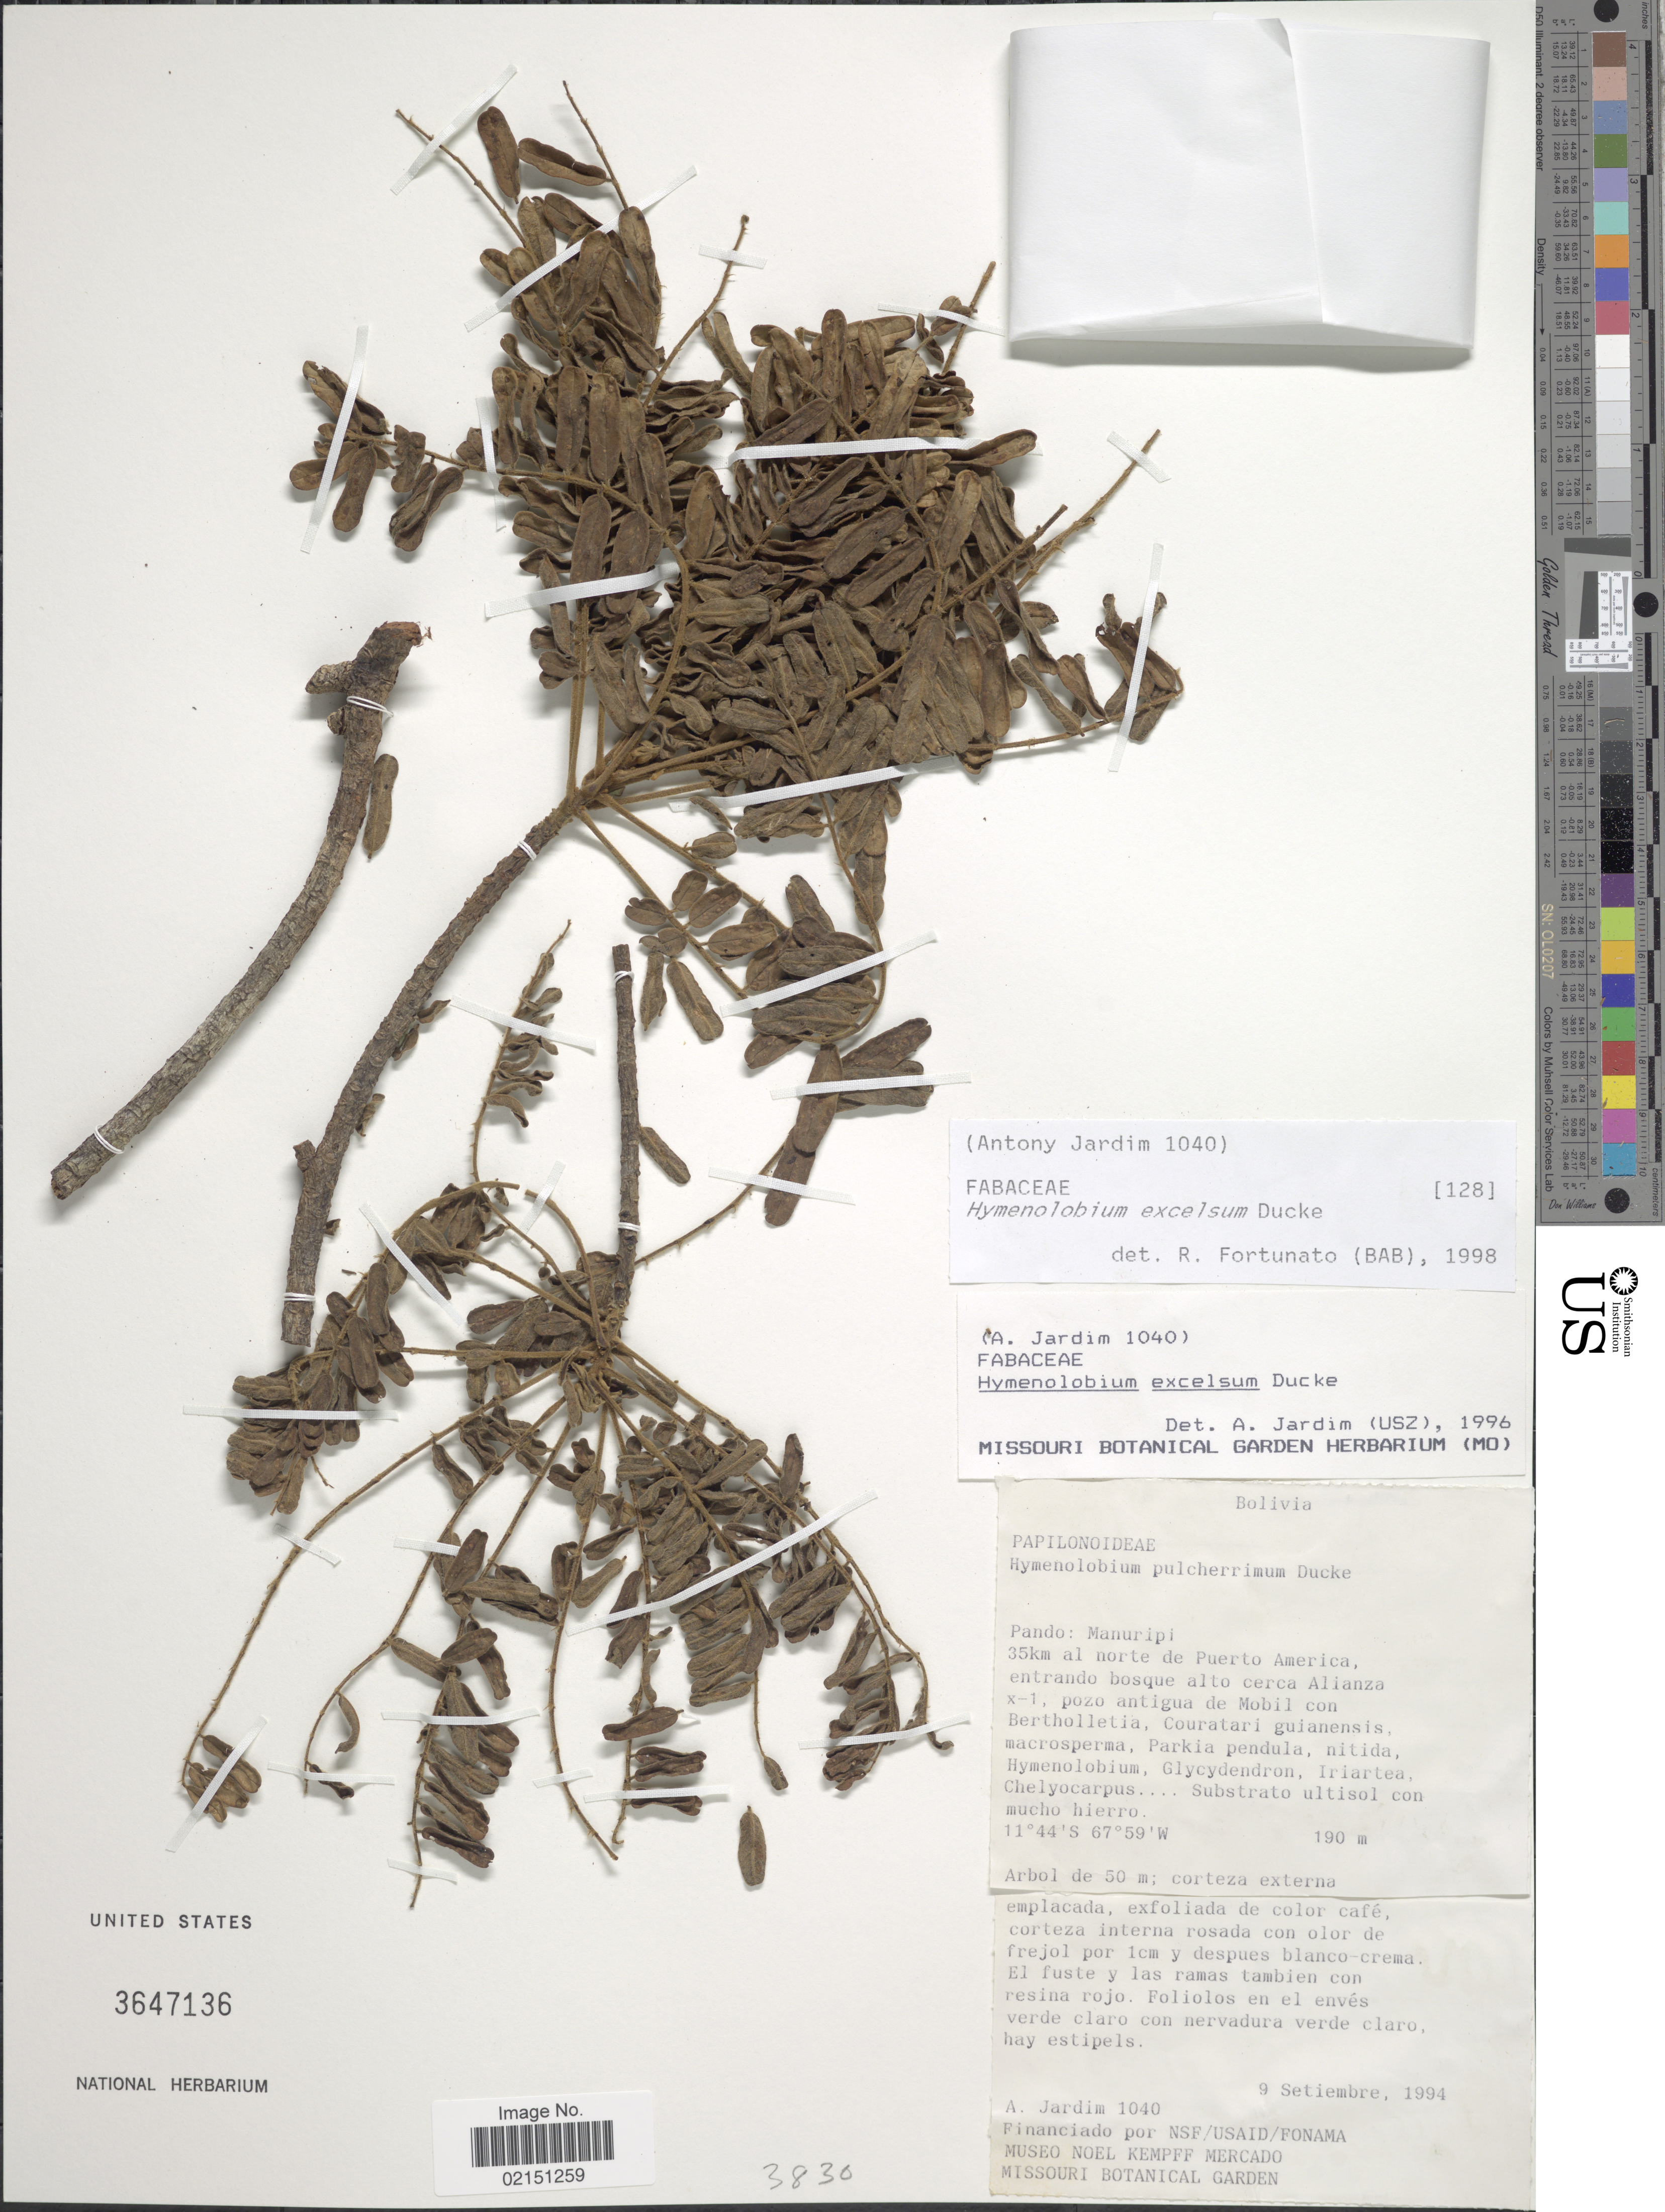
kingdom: Plantae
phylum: Tracheophyta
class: Magnoliopsida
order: Fabales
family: Fabaceae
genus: Hymenolobium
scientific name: Hymenolobium excelsum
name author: Ducke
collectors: A. Jardim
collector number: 1040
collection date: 1994-09-09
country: Bolivia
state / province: Pando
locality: Pando: Manuripi, 35km al norte de Puerto America, entrando bosque alto cerca Alianza x-1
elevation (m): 190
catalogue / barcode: US 3647136